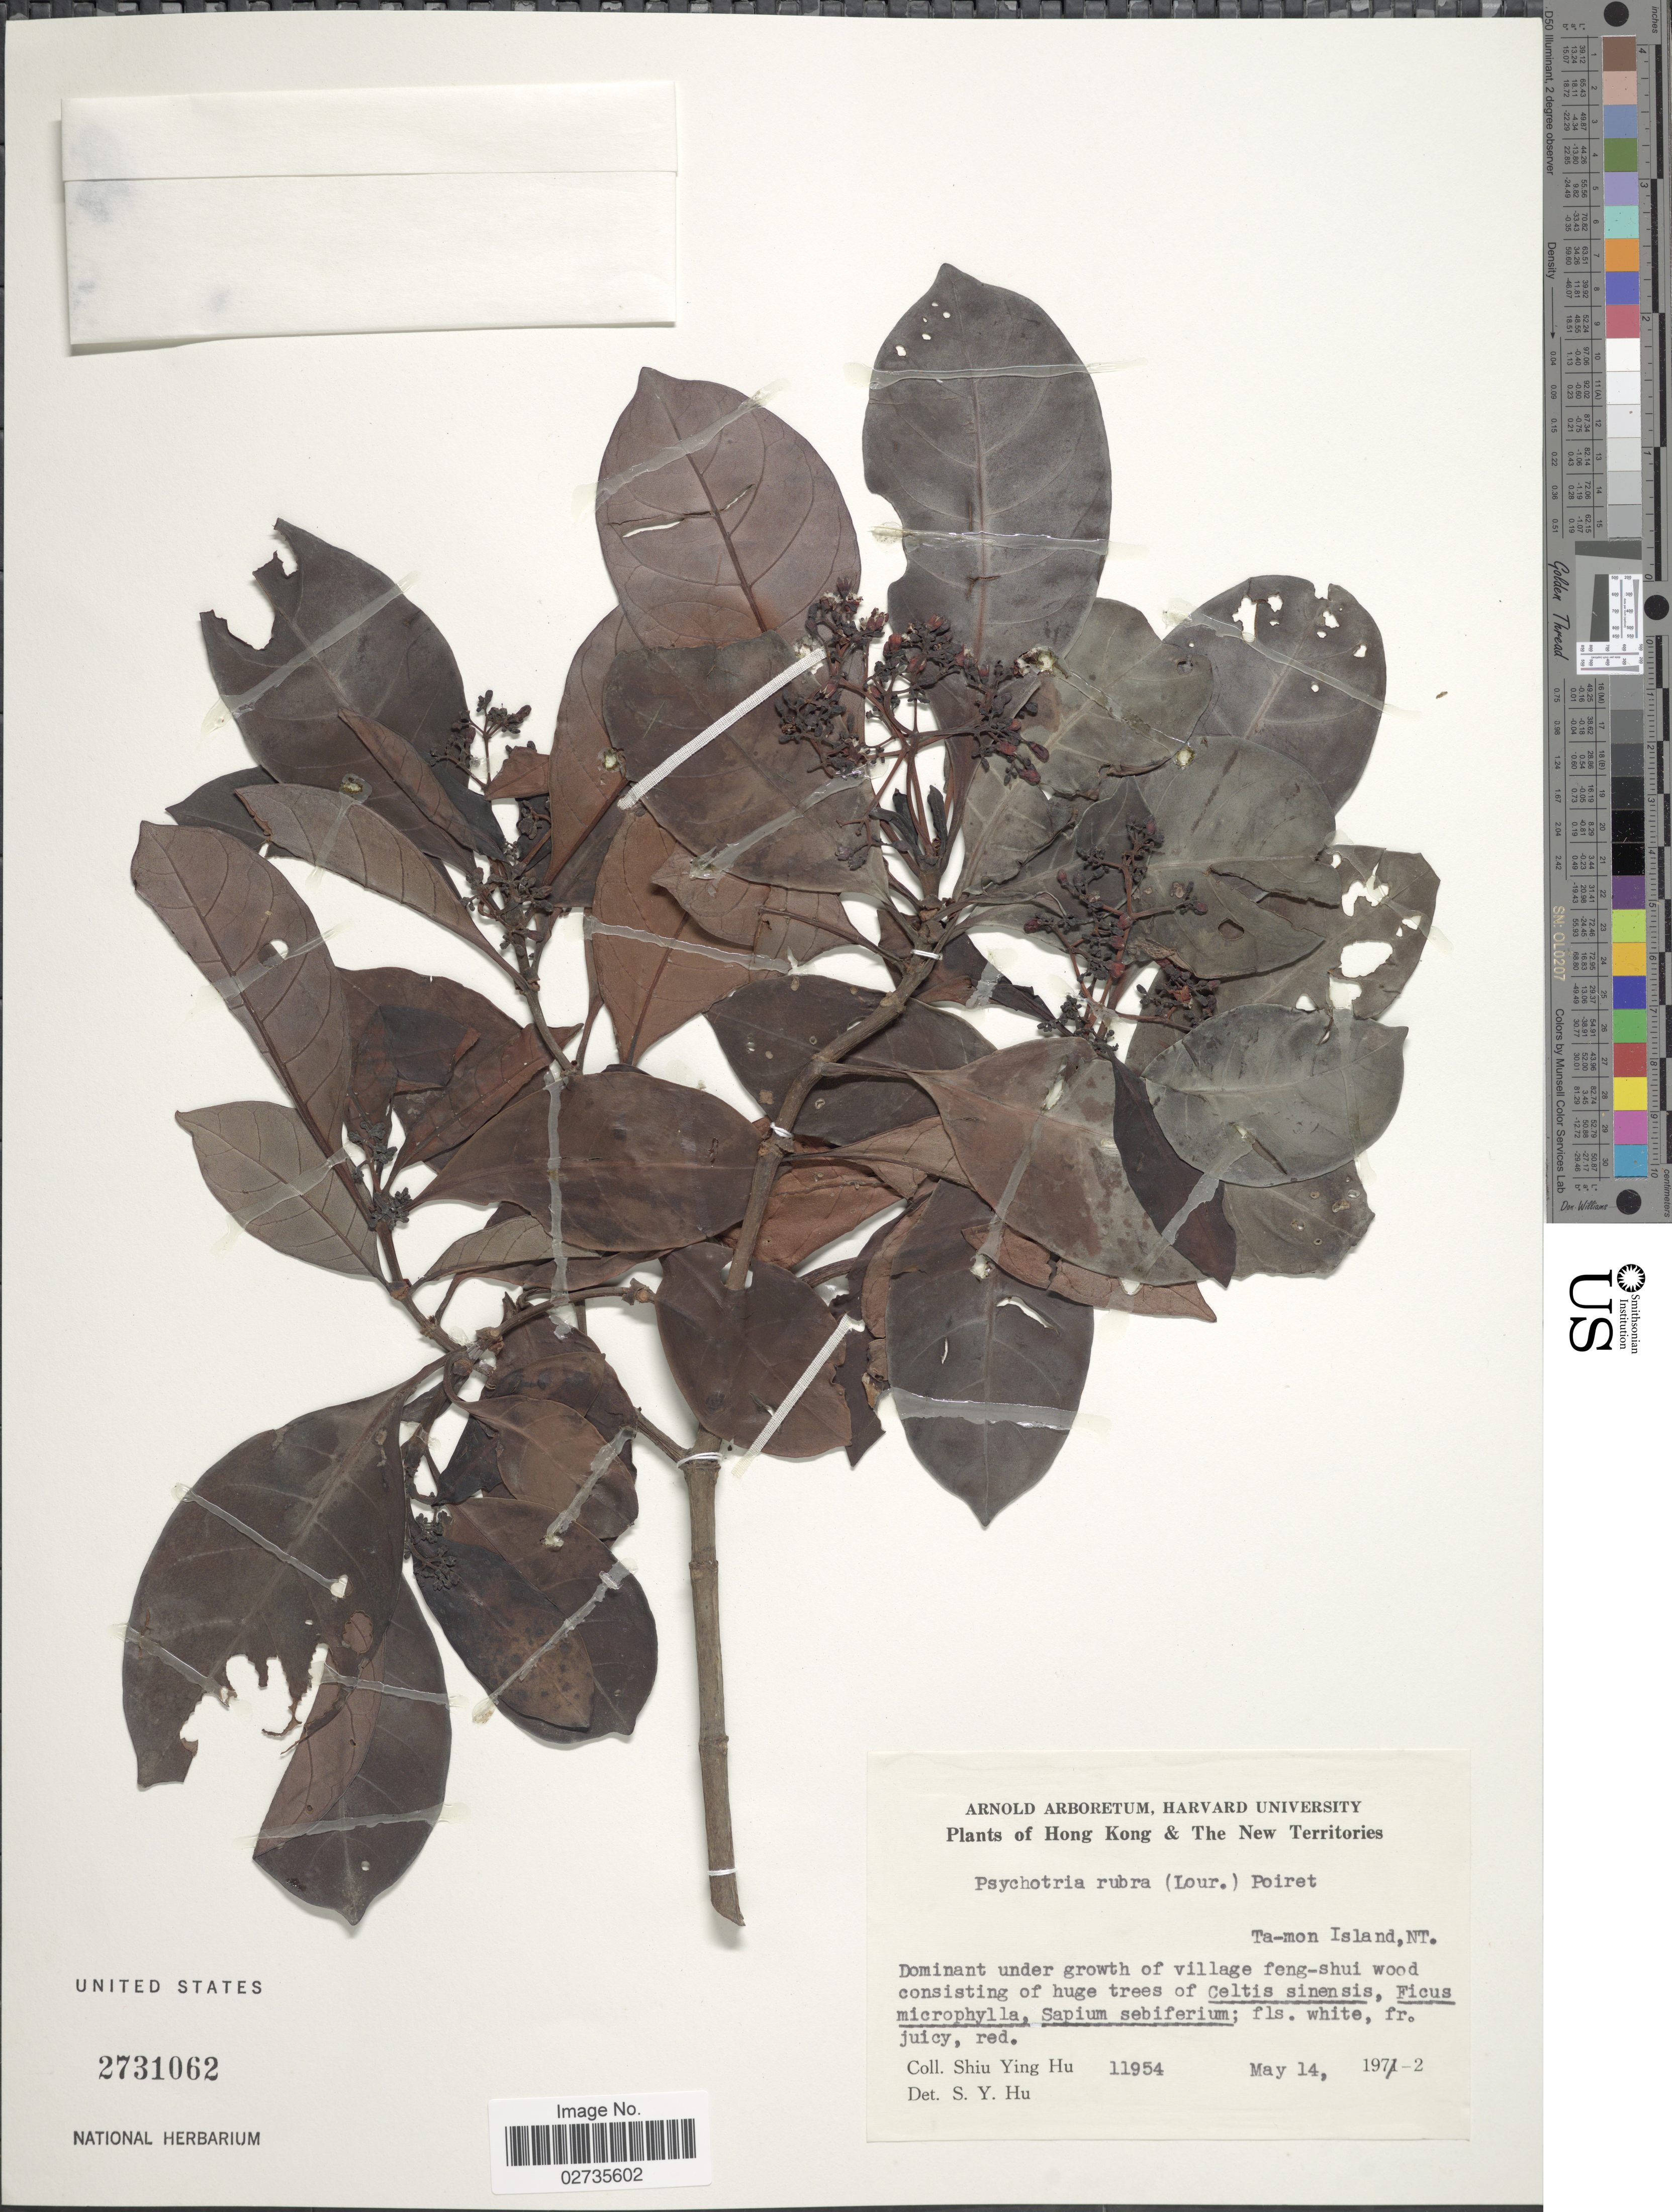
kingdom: Plantae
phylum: Tracheophyta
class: Magnoliopsida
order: Gentianales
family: Rubiaceae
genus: Psychotria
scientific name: Psychotria rubra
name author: (Lour.) Poir.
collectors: S. Y. Hu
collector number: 11954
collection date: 1972-05-14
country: China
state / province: Hong Kong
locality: The New Territories, Ta-mon Island, NT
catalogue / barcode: US 2731062